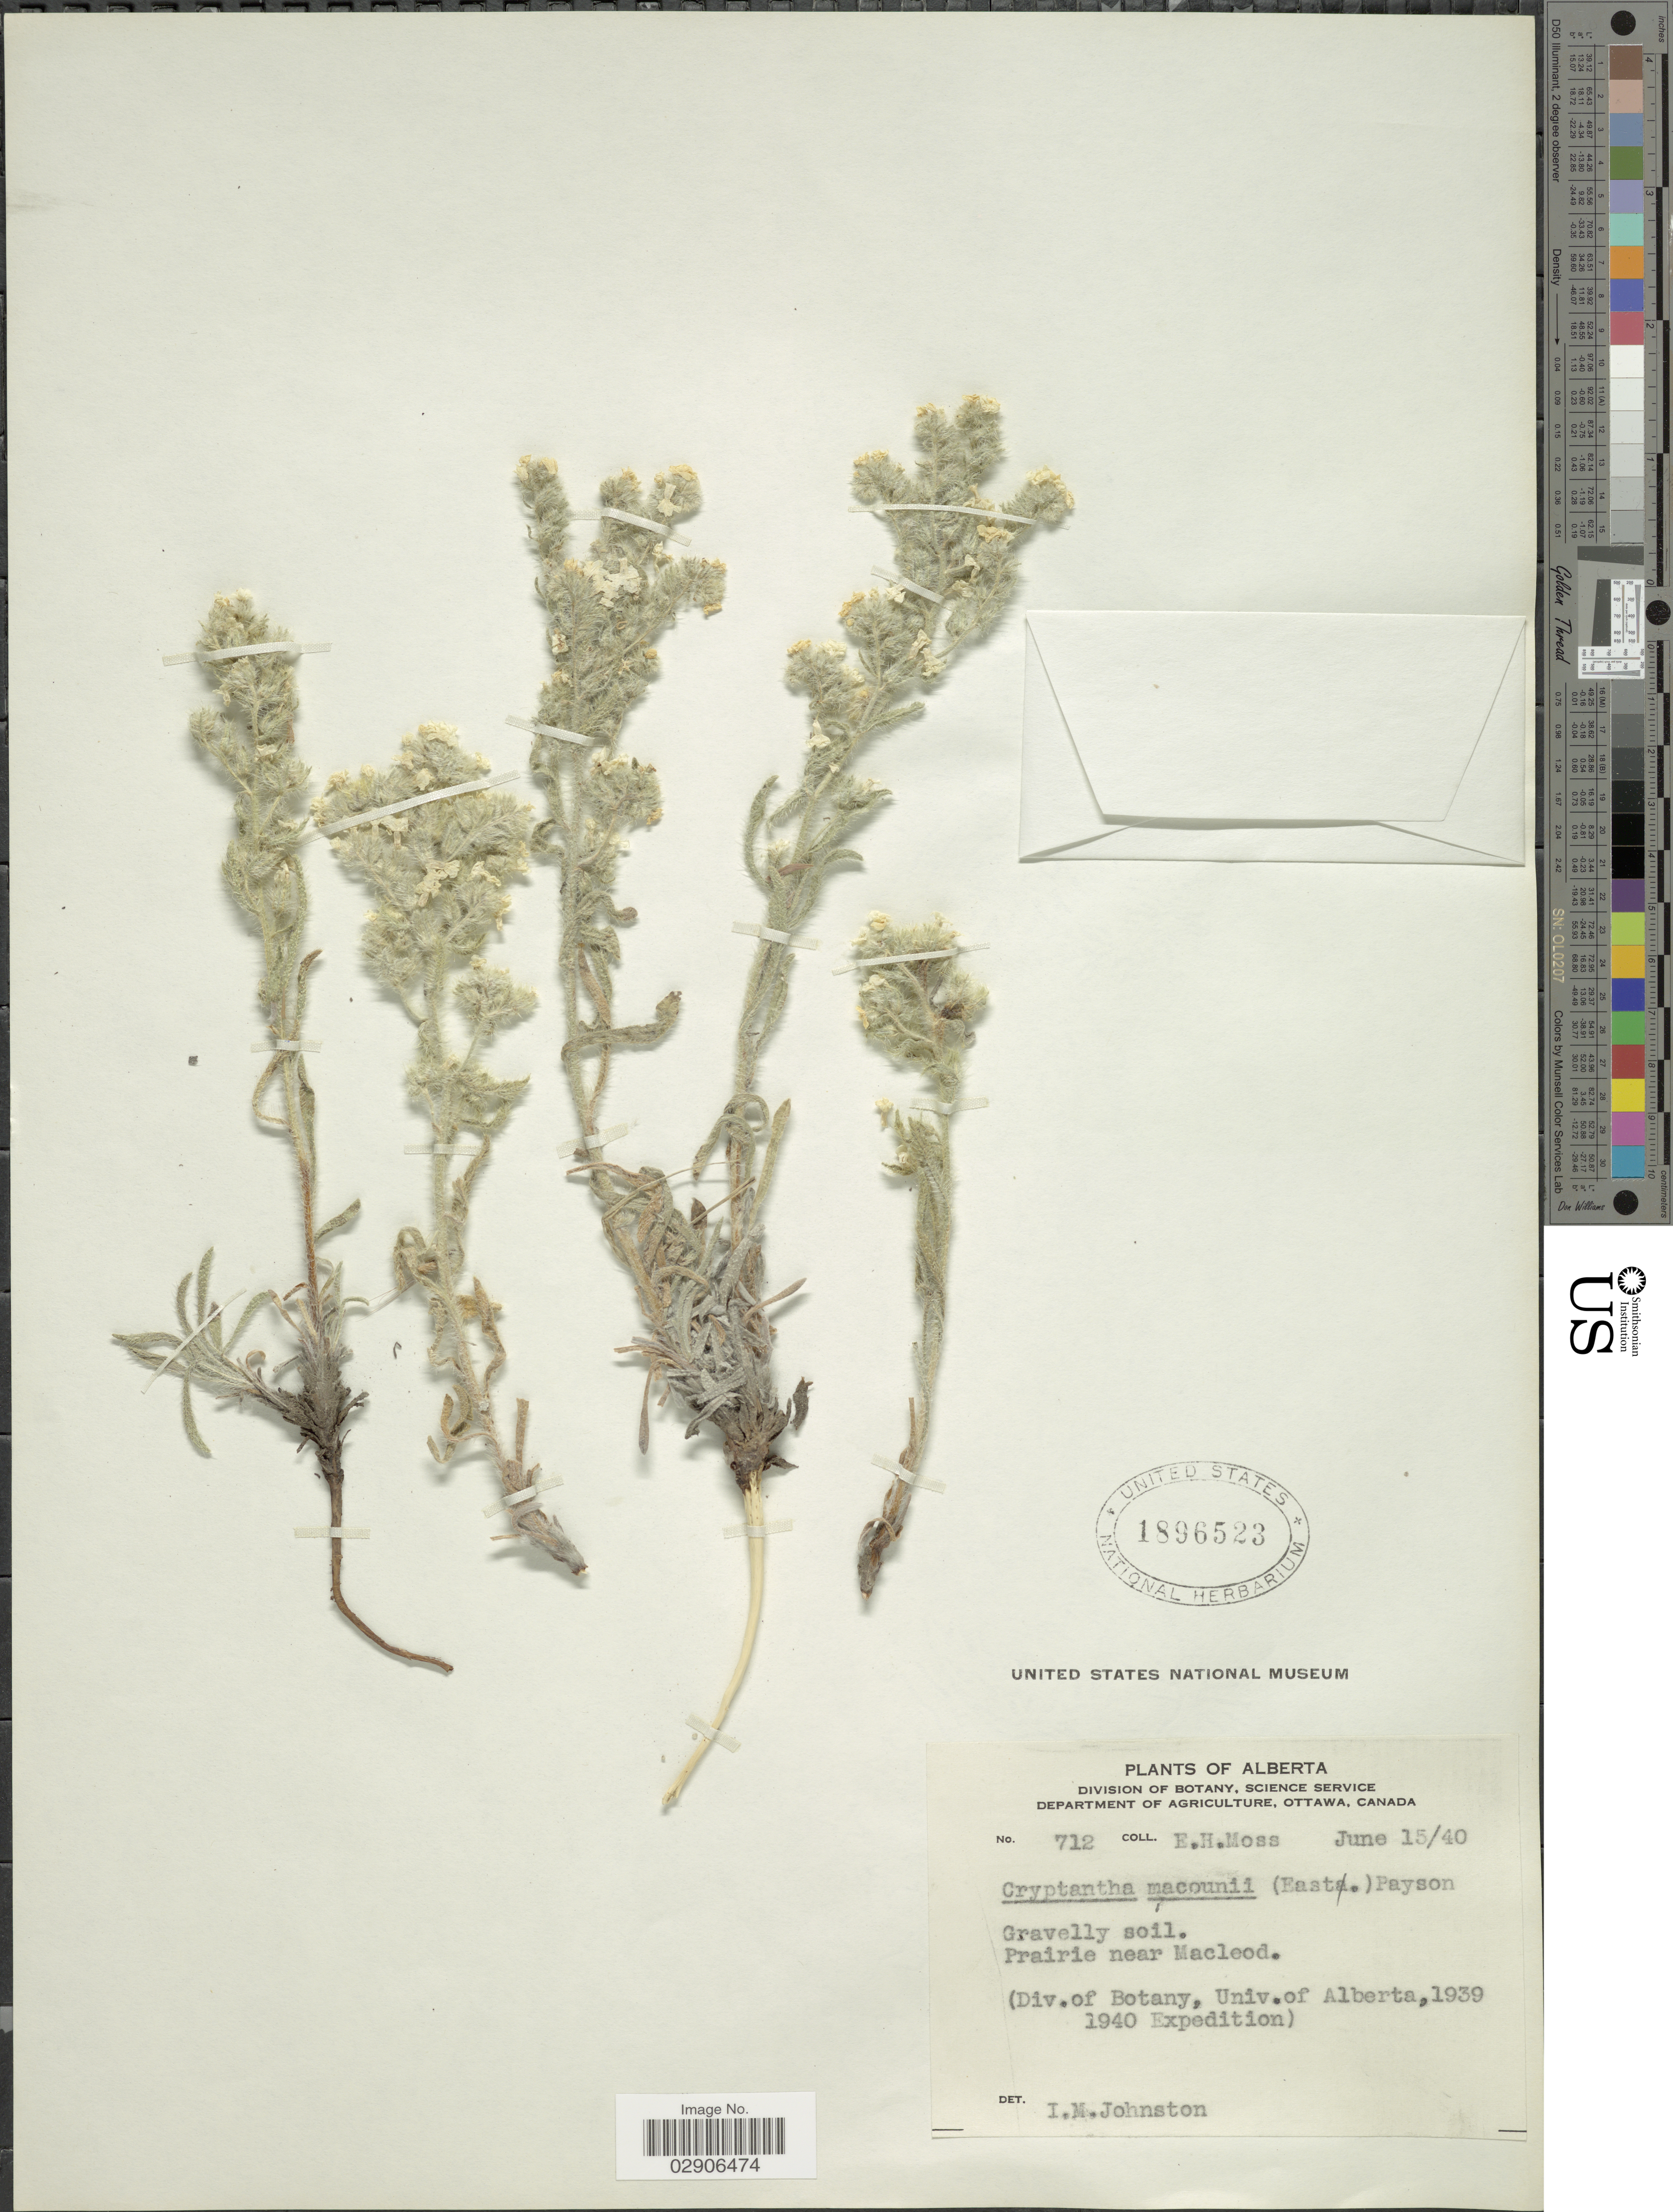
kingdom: Plantae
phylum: Tracheophyta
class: Magnoliopsida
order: Boraginales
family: Boraginaceae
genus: Oreocarya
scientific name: Oreocarya macounii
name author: Eastw.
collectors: E. Moss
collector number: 712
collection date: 1940-06-15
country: Canada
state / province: Alberta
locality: Prairie near Macleod.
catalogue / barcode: US 1896523